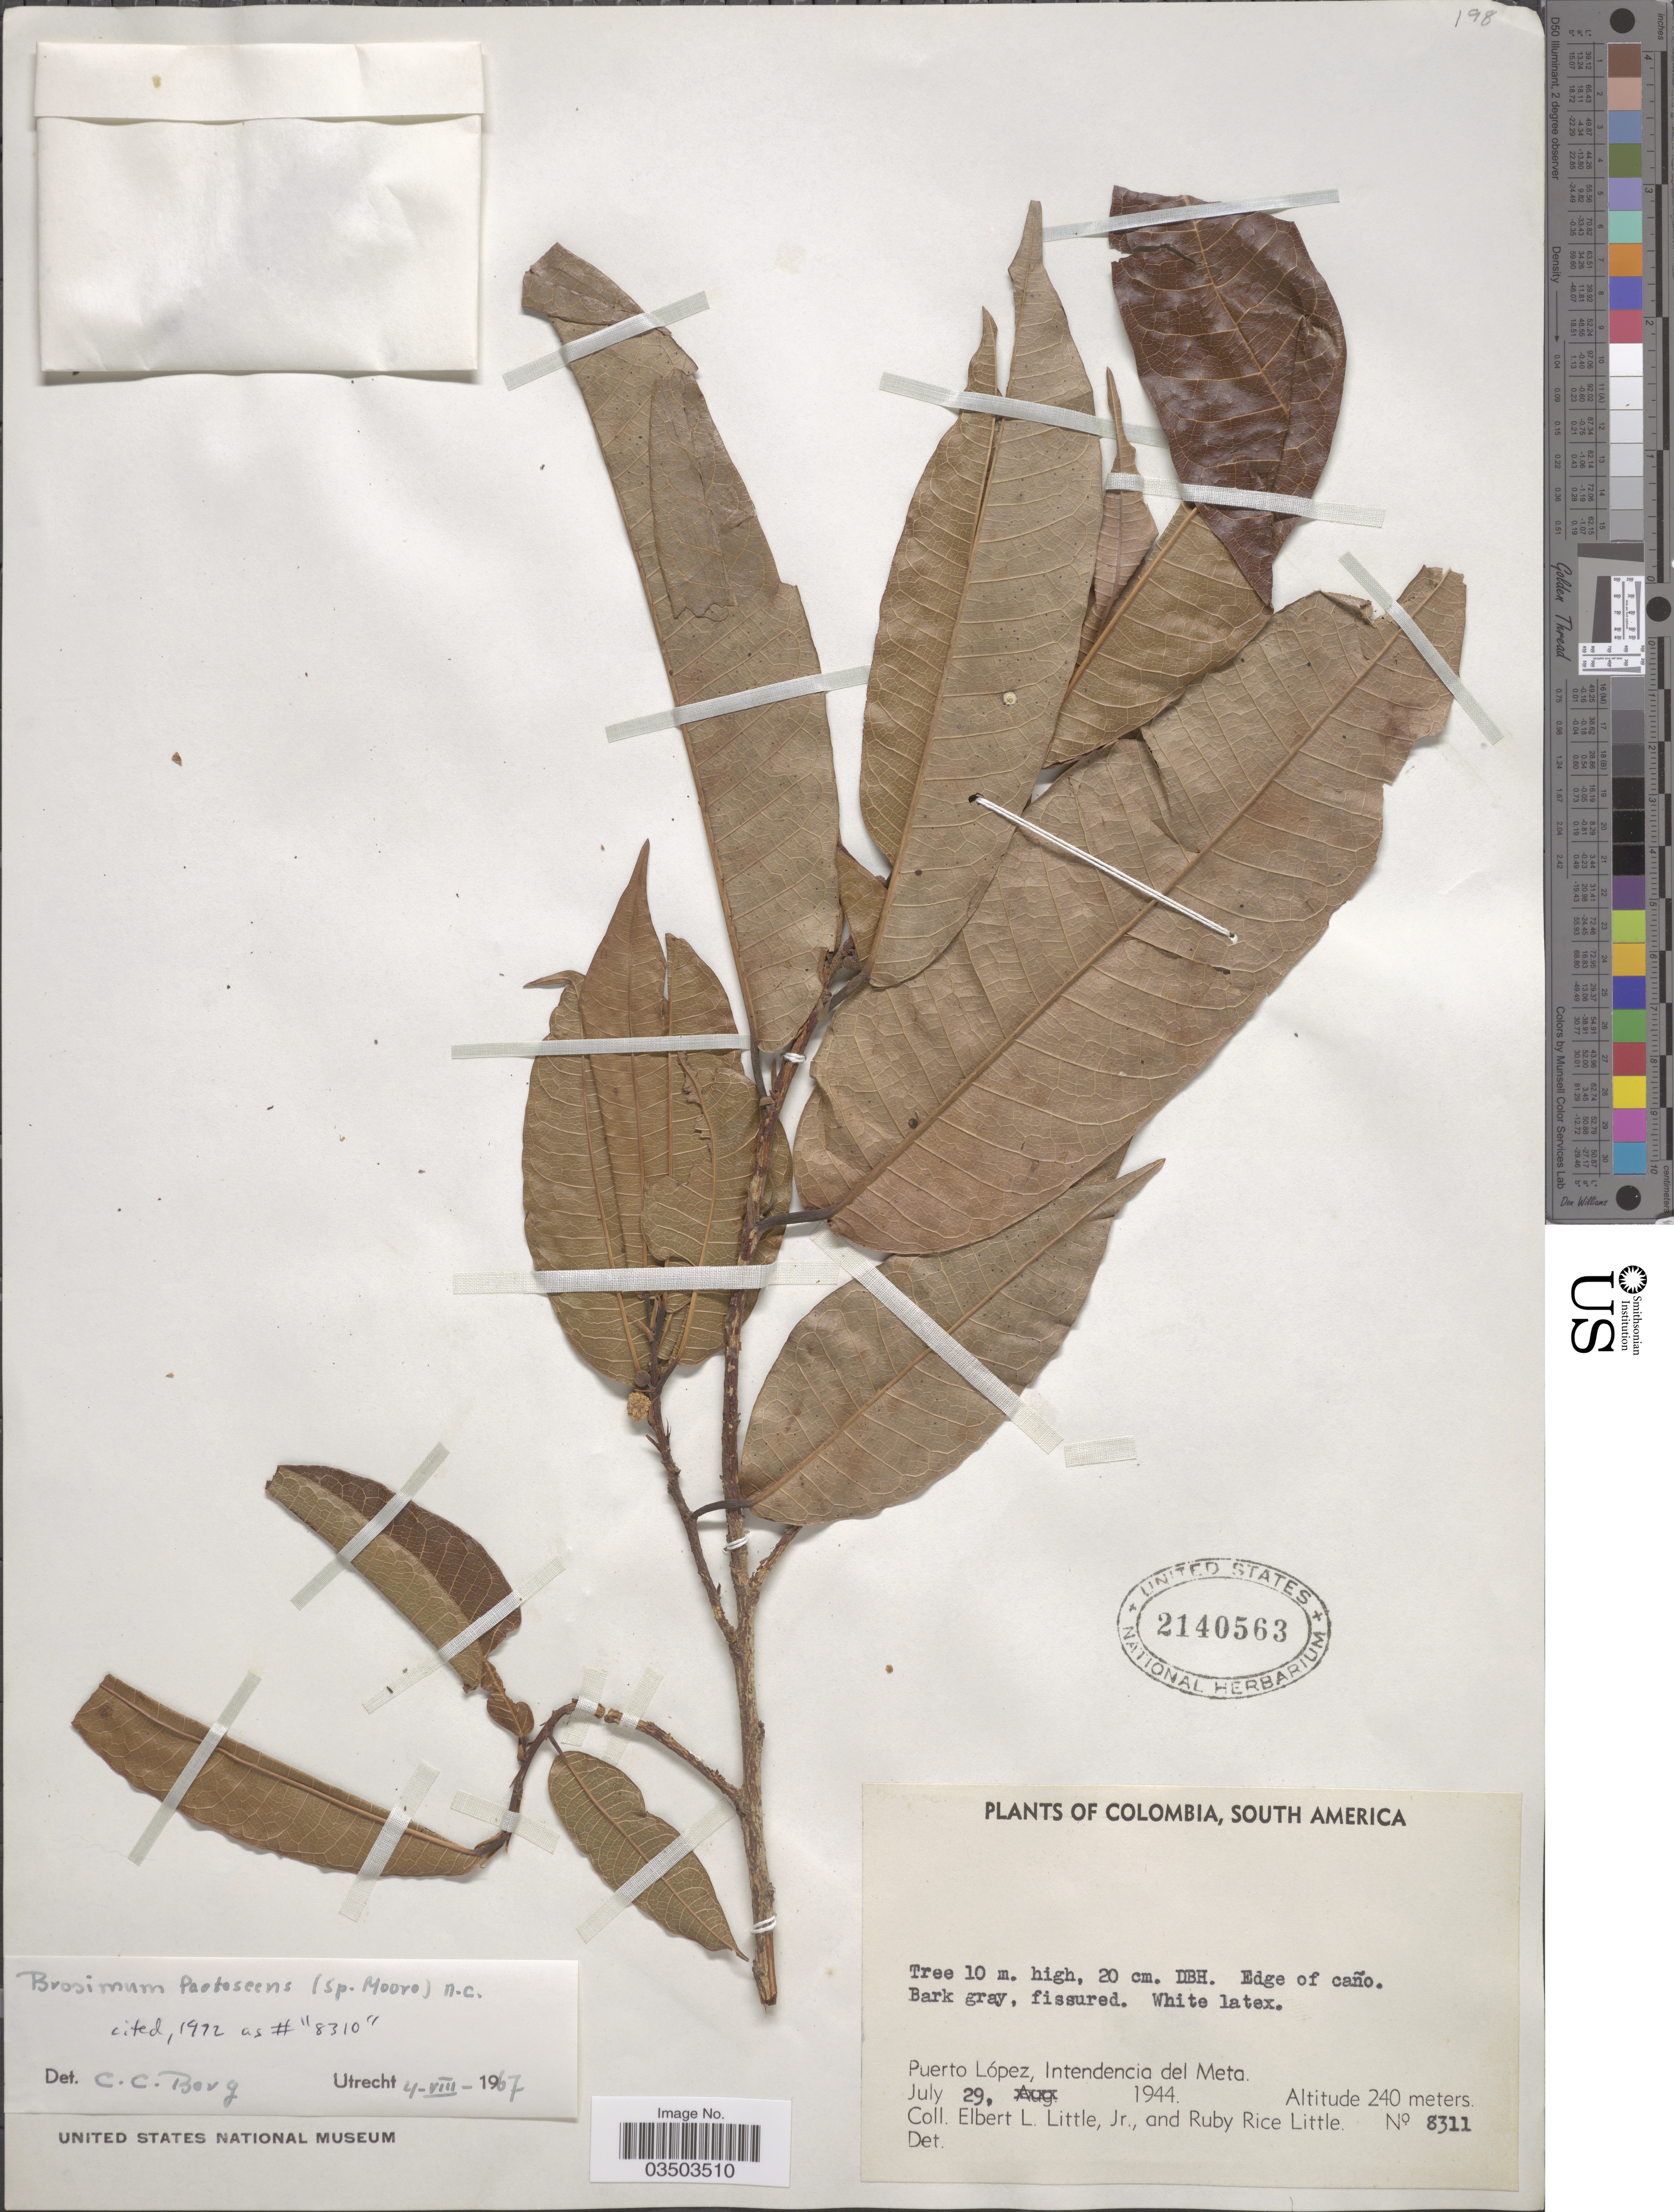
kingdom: Plantae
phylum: Tracheophyta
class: Magnoliopsida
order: Rosales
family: Moraceae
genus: Brosimum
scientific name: Brosimum lactescens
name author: (S. Moore) C.C. Berg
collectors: E. L. Little & R. R. Little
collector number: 8311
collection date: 1944-07-29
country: Colombia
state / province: Meta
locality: Puerto López, Intendencia del Meta.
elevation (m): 240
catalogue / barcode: US 2140563